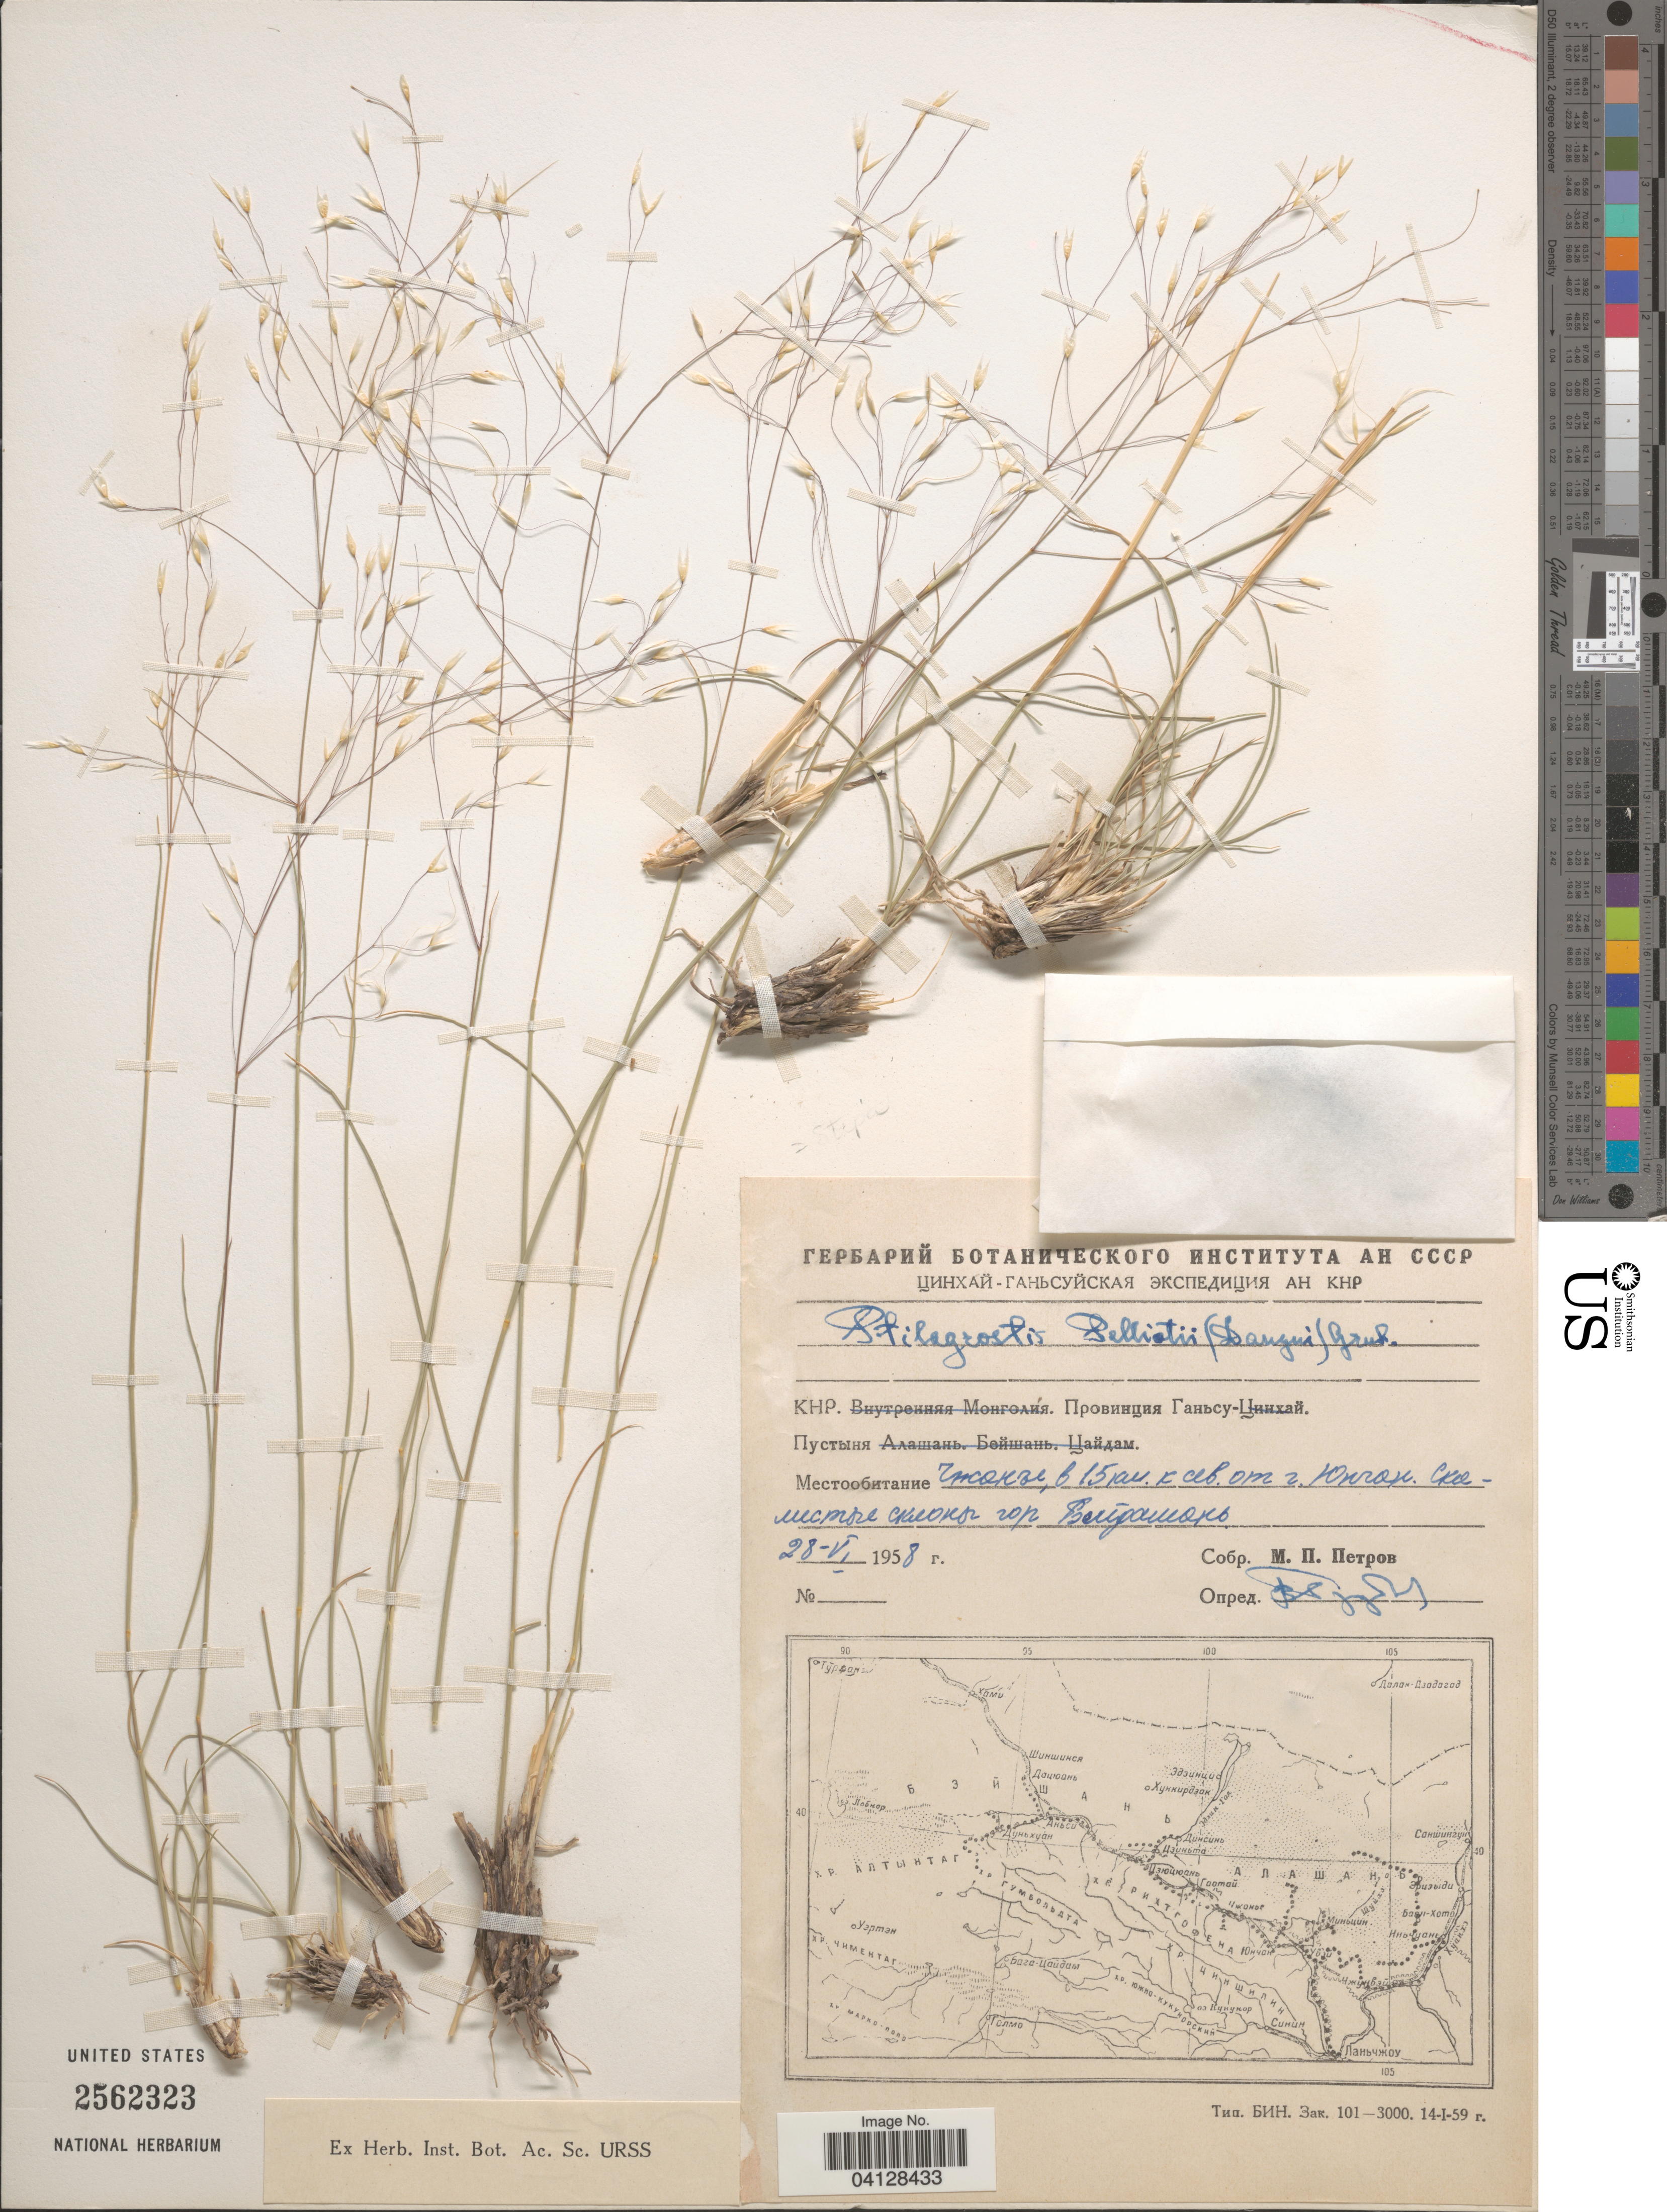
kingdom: Plantae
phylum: Tracheophyta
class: Liliopsida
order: Poales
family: Poaceae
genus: Stipagrostis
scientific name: Stipagrostis pelliotii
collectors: M. Petrov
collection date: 1958-05-28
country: China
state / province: Gansu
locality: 15 km N of Yunchan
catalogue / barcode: US 2562323